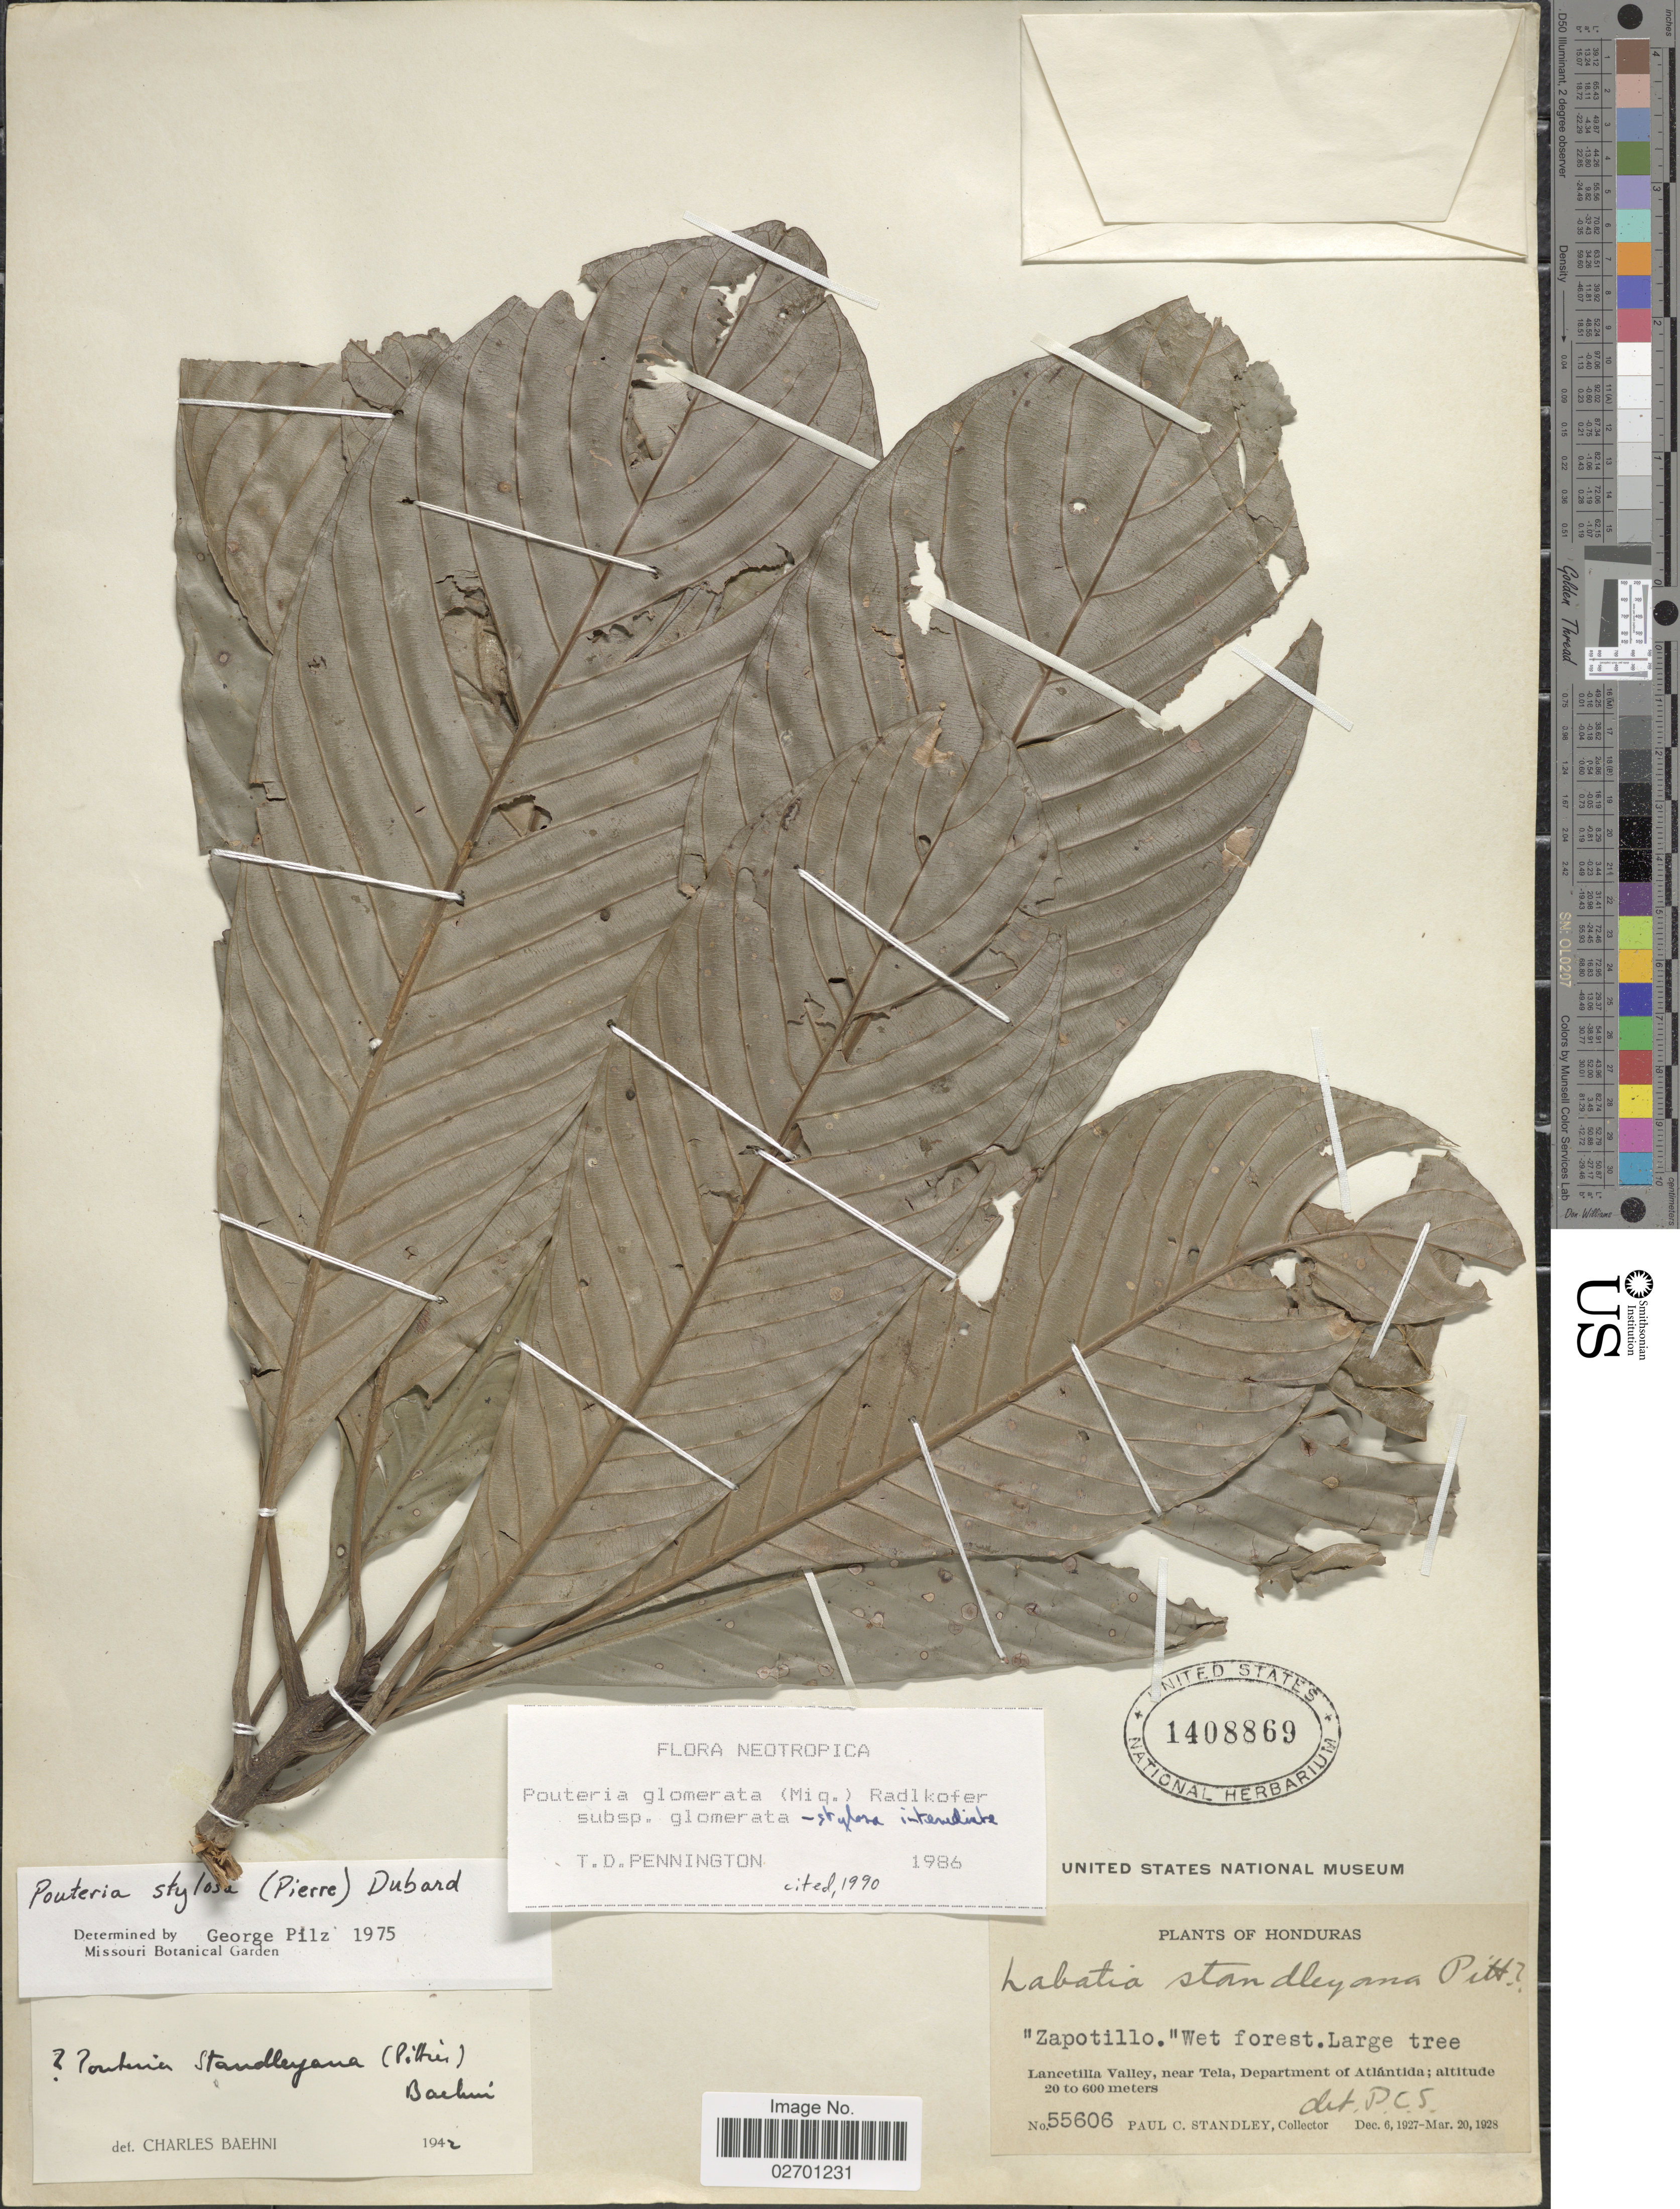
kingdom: Plantae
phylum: Tracheophyta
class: Magnoliopsida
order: Ericales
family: Sapotaceae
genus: Pouteria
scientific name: Pouteria glomerata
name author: (Miq.) Radlk.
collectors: P. C. Standley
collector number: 55606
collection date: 1927-12-06/1928-03-20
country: Honduras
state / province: Atlántida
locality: Lancetilla Valley, near Tela.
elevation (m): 20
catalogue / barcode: US 1408869